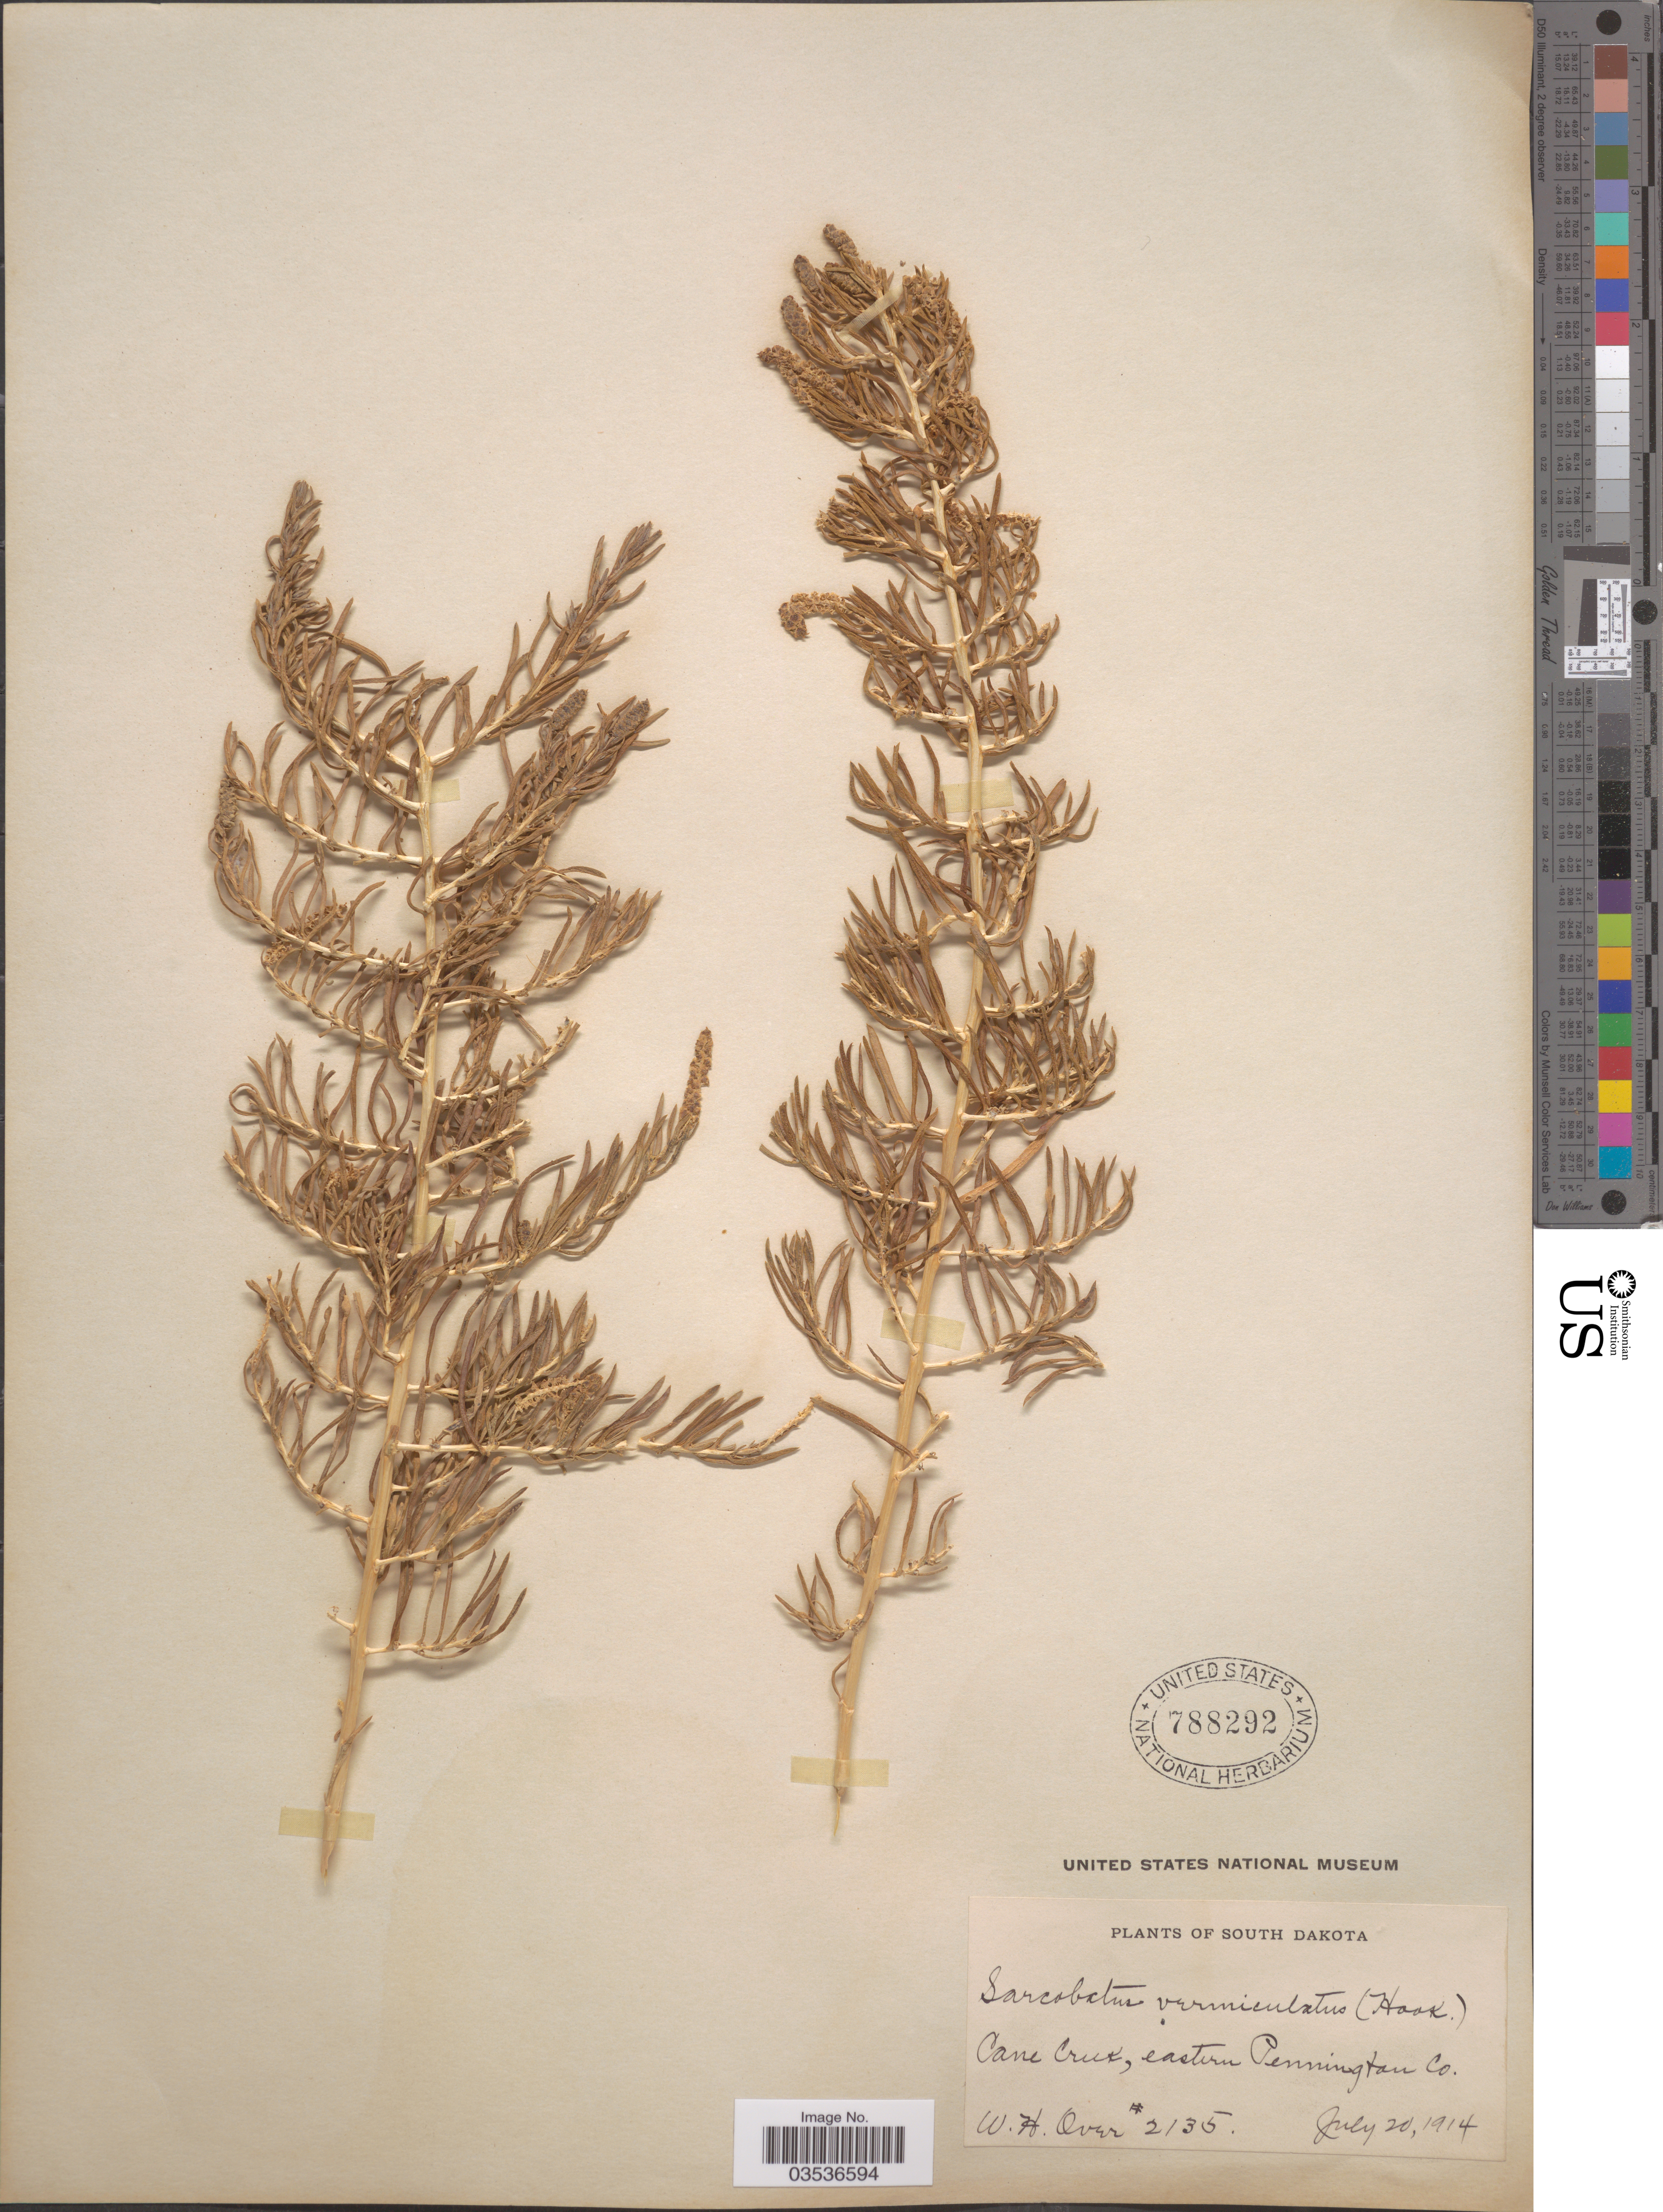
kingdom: Plantae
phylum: Tracheophyta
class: Magnoliopsida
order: Caryophyllales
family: Sarcobataceae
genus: Sarcobatus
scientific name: Sarcobatus vermiculatus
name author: (Hook.) Torr.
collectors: W. Over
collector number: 2135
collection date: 1914-07-20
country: United States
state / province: South Dakota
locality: Cane Creek, eastern Pennington Co.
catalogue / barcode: US 788292